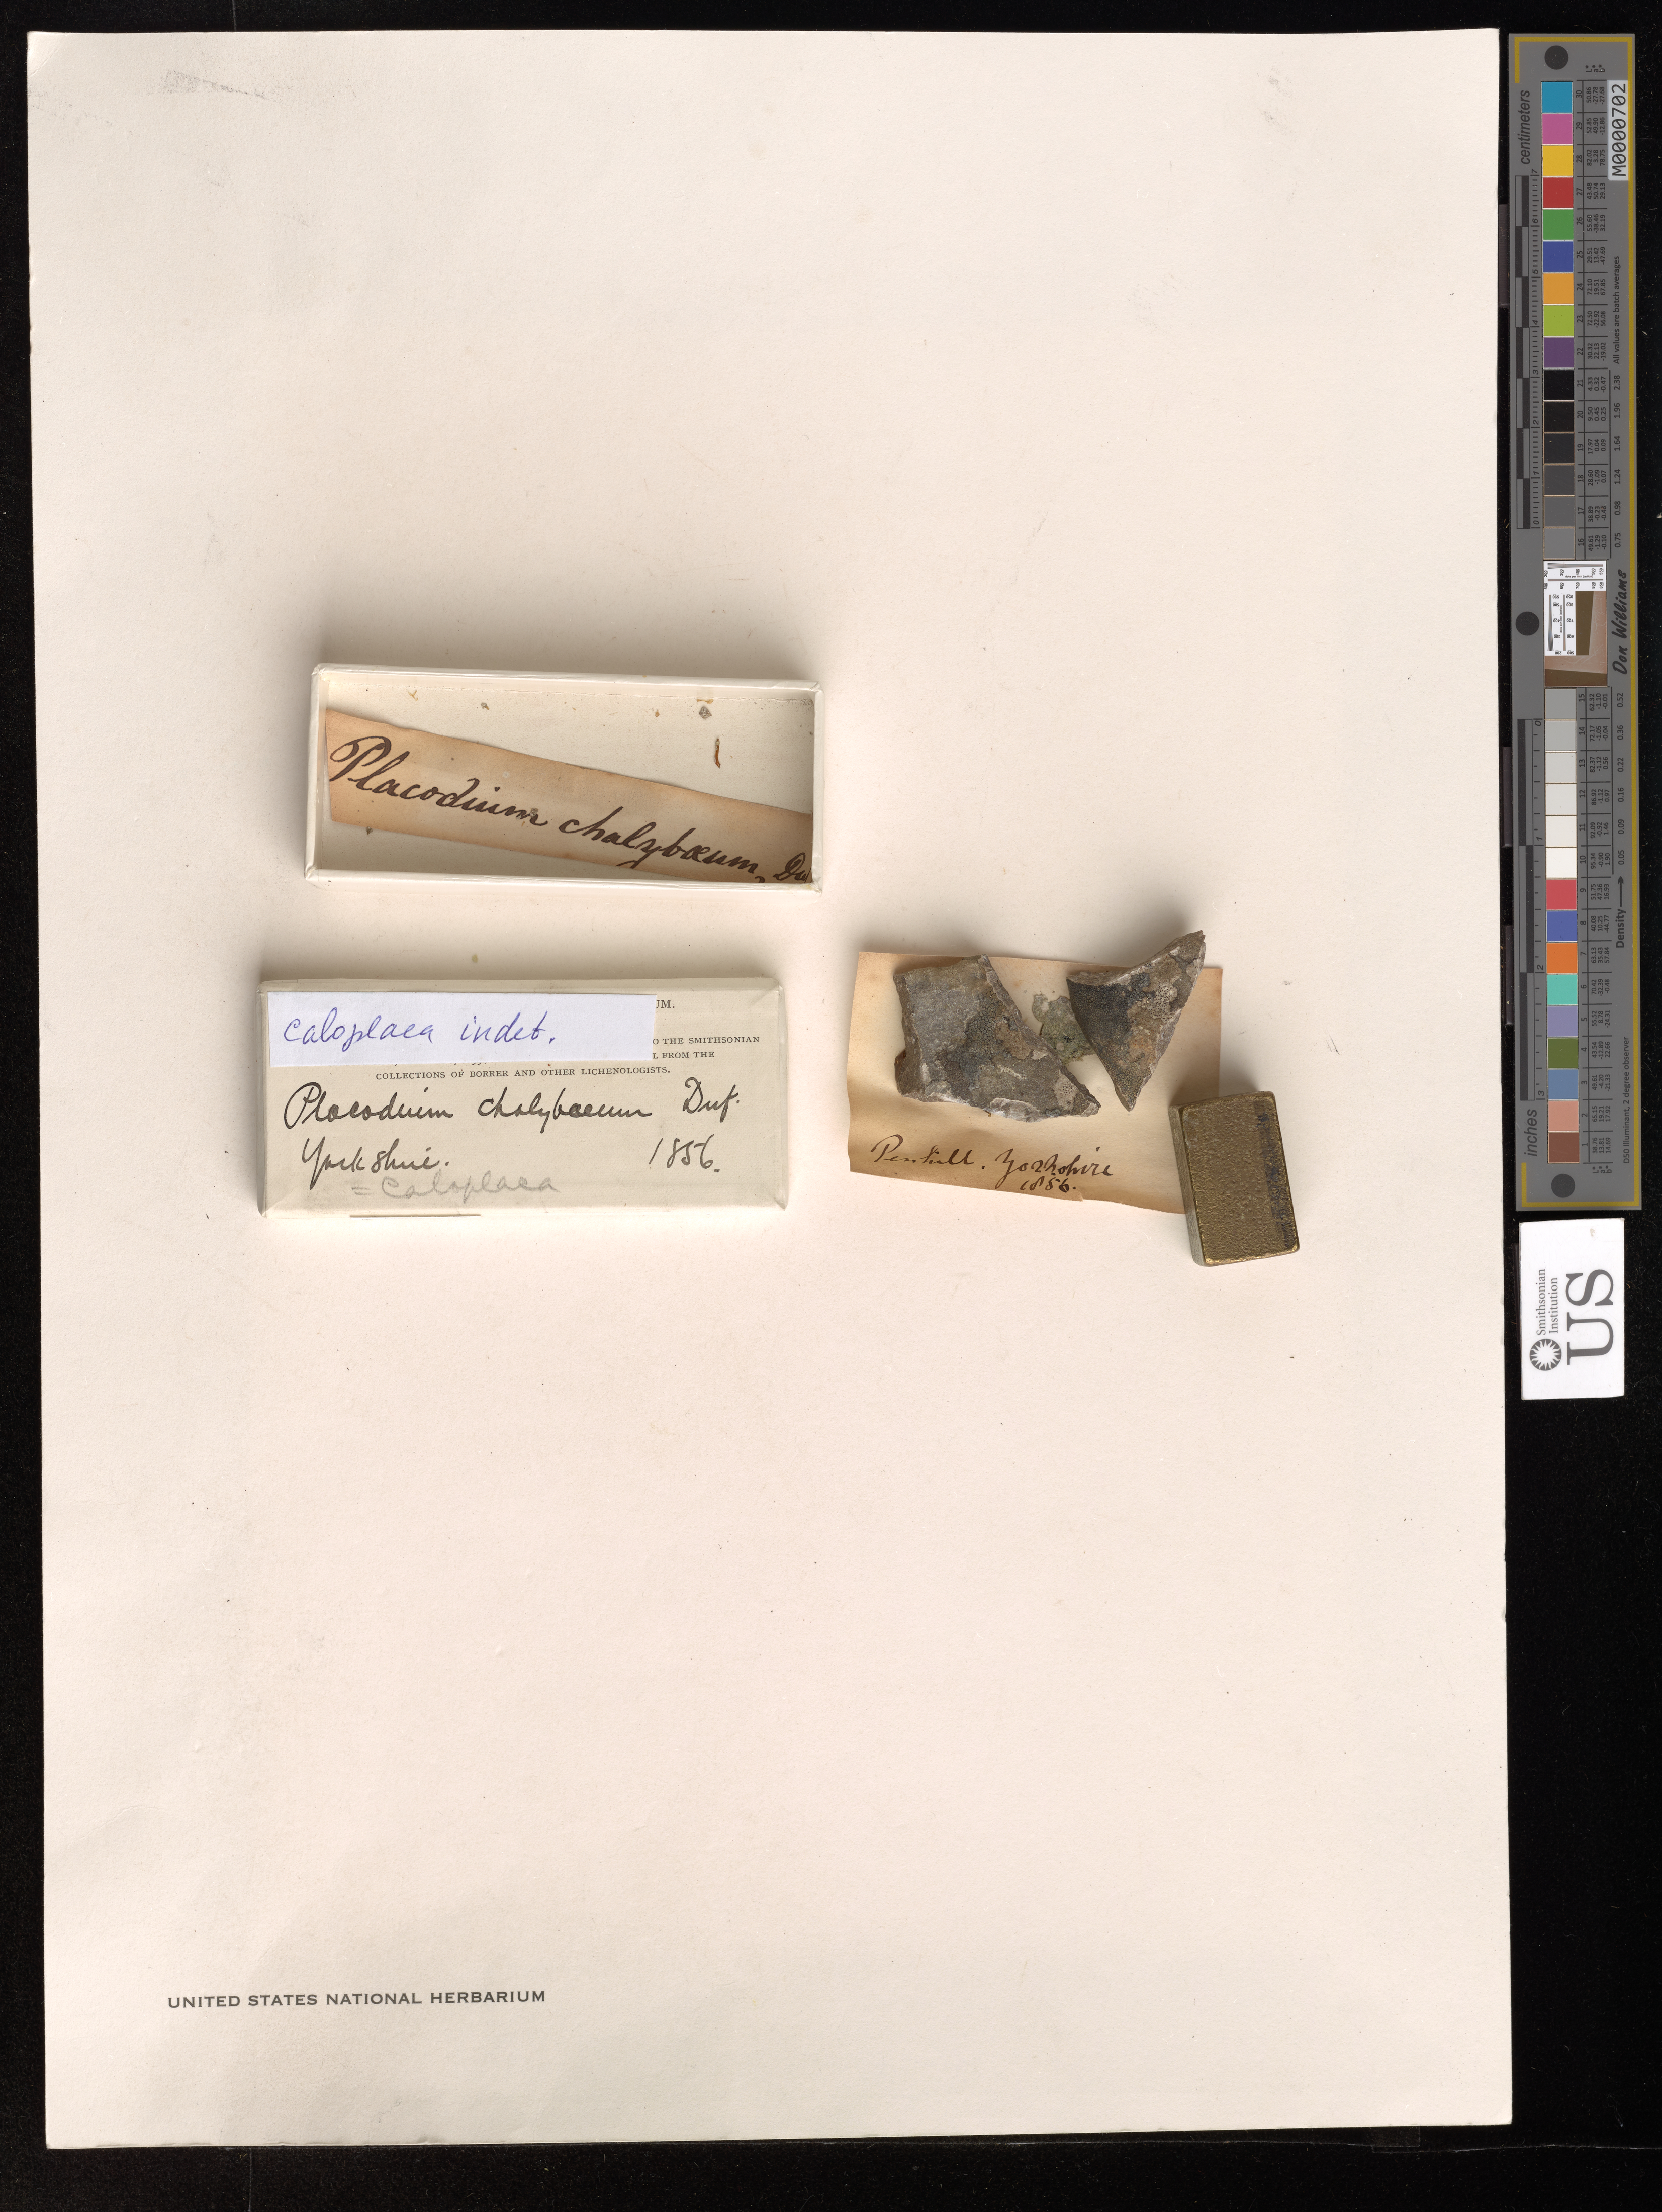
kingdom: Fungi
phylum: Ascomycota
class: Lecanoromycetes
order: Teloschistales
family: Teloschistaceae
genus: Caloplaca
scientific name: Caloplaca sp.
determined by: Lichen Identifications Updating Project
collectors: J. G. Baker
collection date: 1856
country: United Kingdom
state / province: England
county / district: Yorkshire